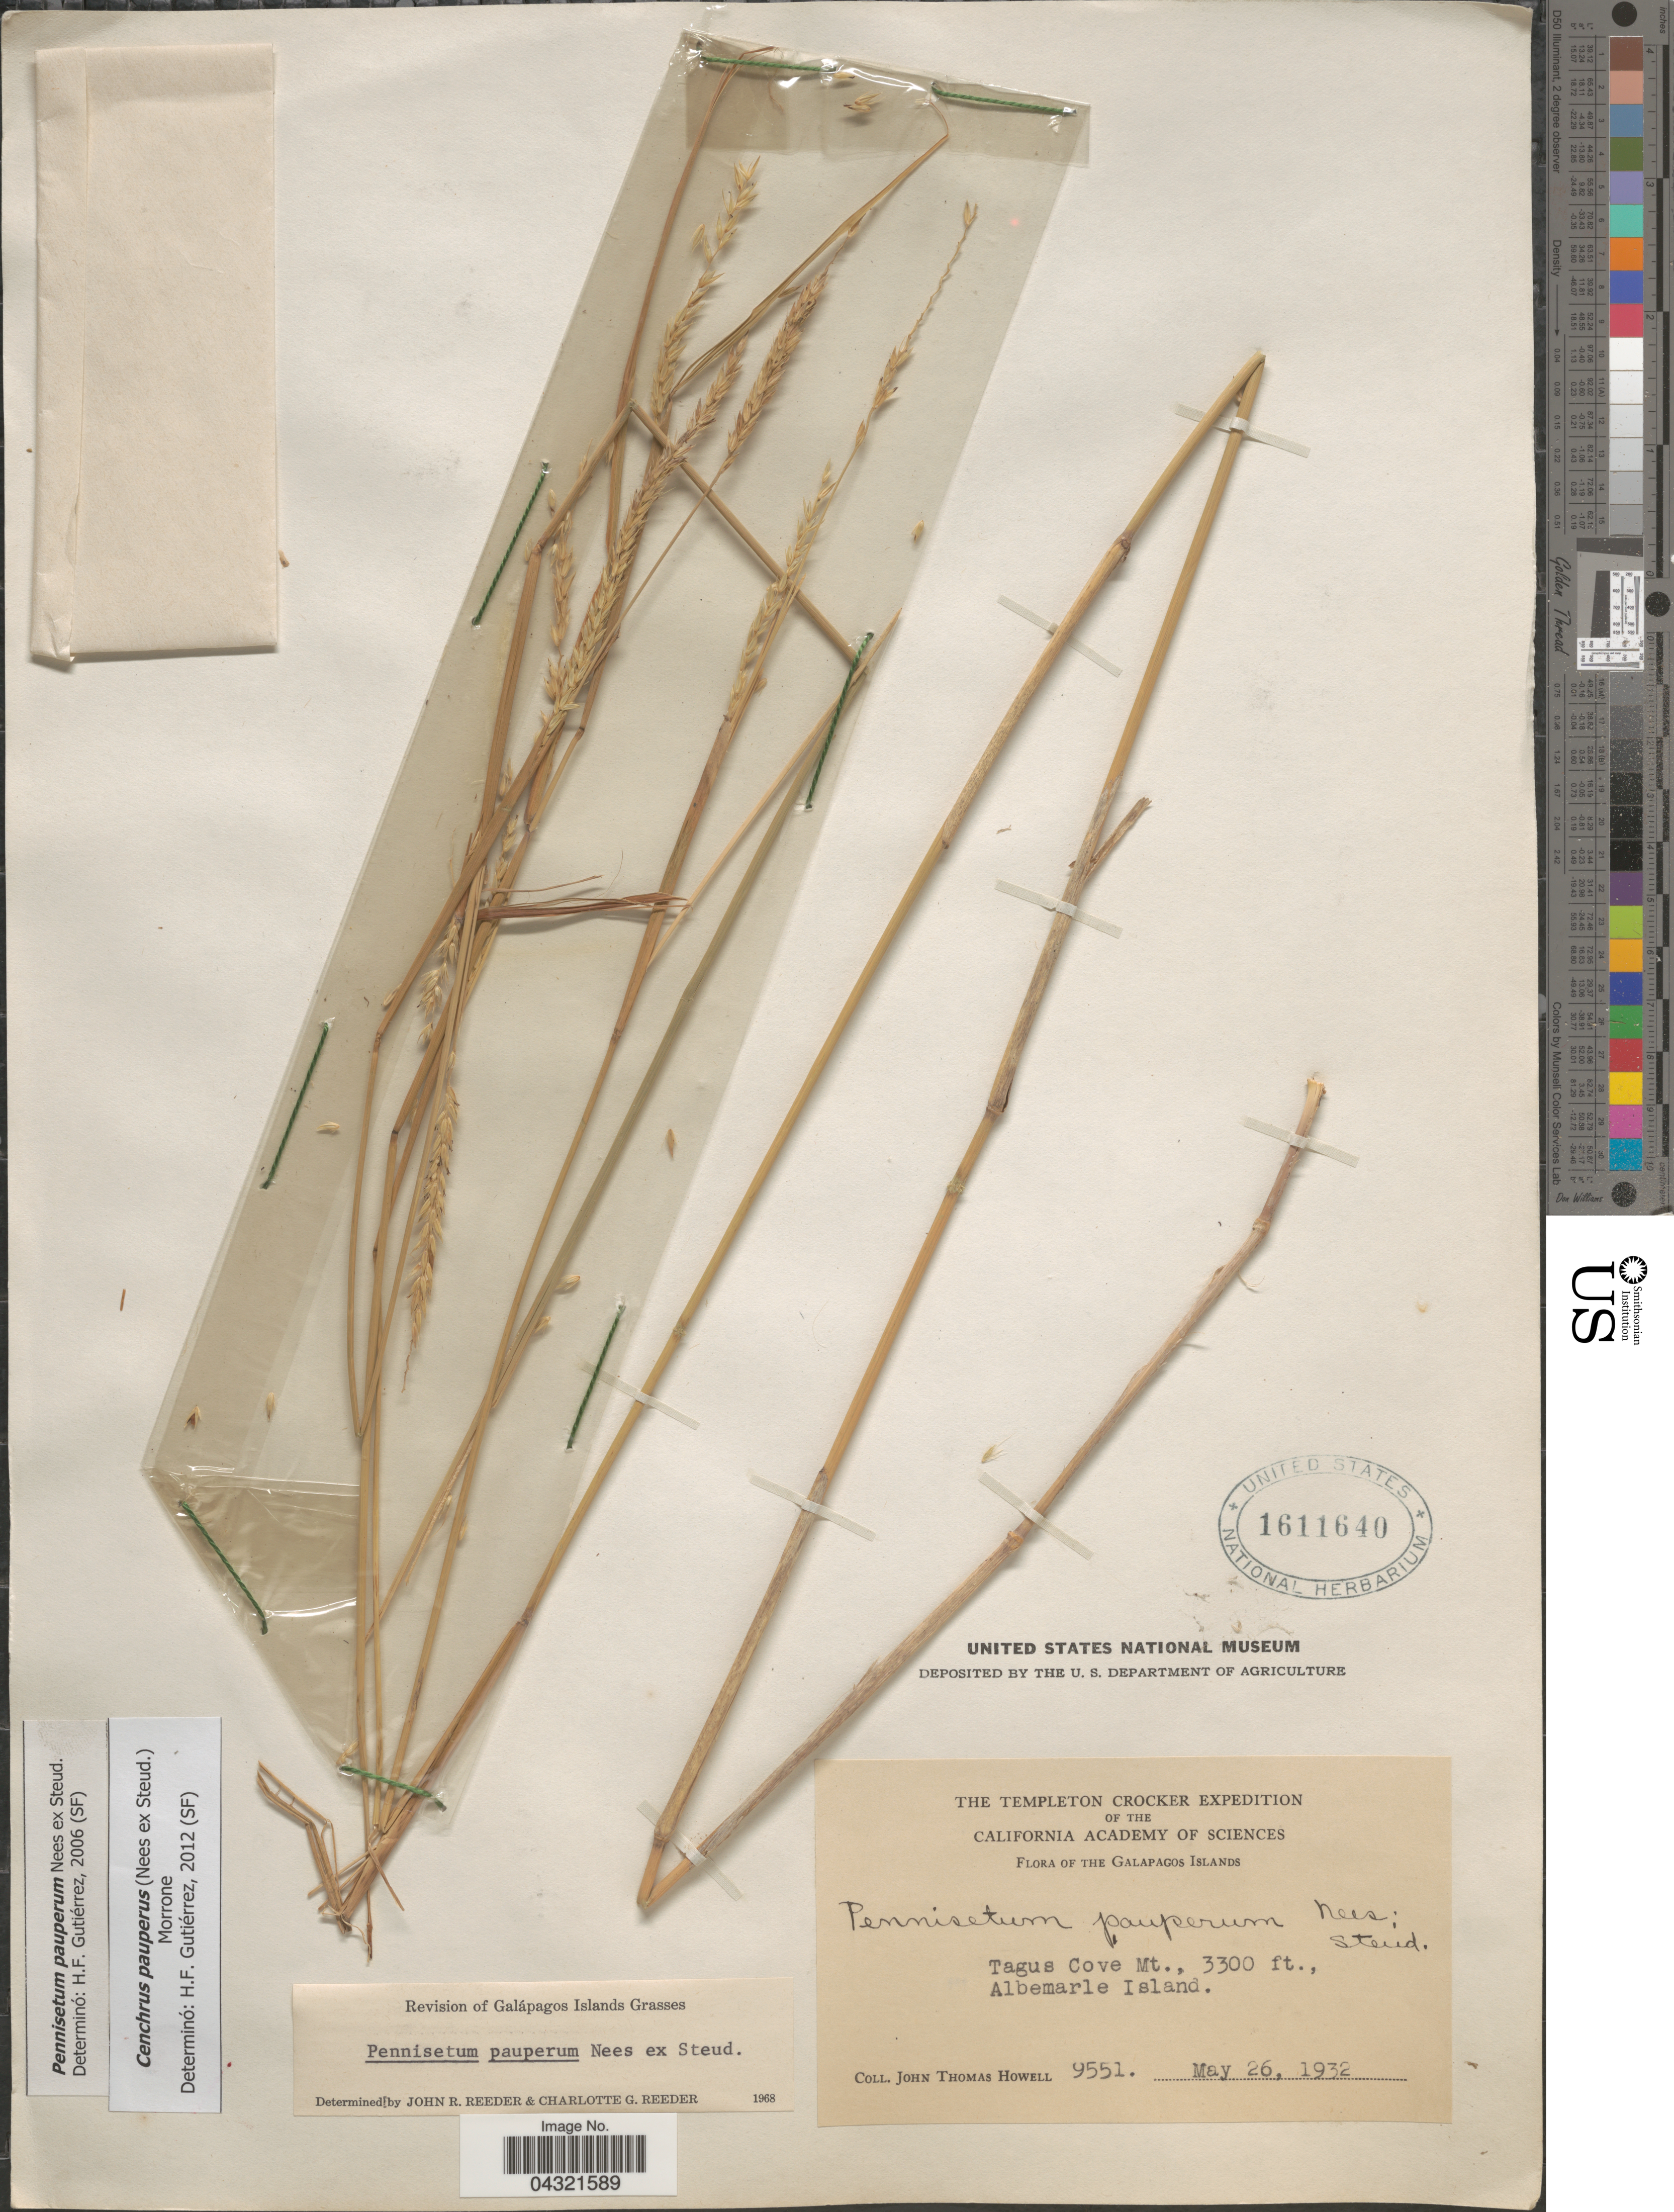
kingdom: Plantae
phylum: Tracheophyta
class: Liliopsida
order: Poales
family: Poaceae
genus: Cenchrus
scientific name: Cenchrus pauperus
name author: (Nees) Morrone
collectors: J. T. Howell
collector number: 9551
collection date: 1932-05-26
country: Ecuador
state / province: Colón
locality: The Templeton Crocker Expedition. The Galapagos Islands. Tagus Cove Mt., Albemarle Island.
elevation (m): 1006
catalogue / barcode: US 1611640